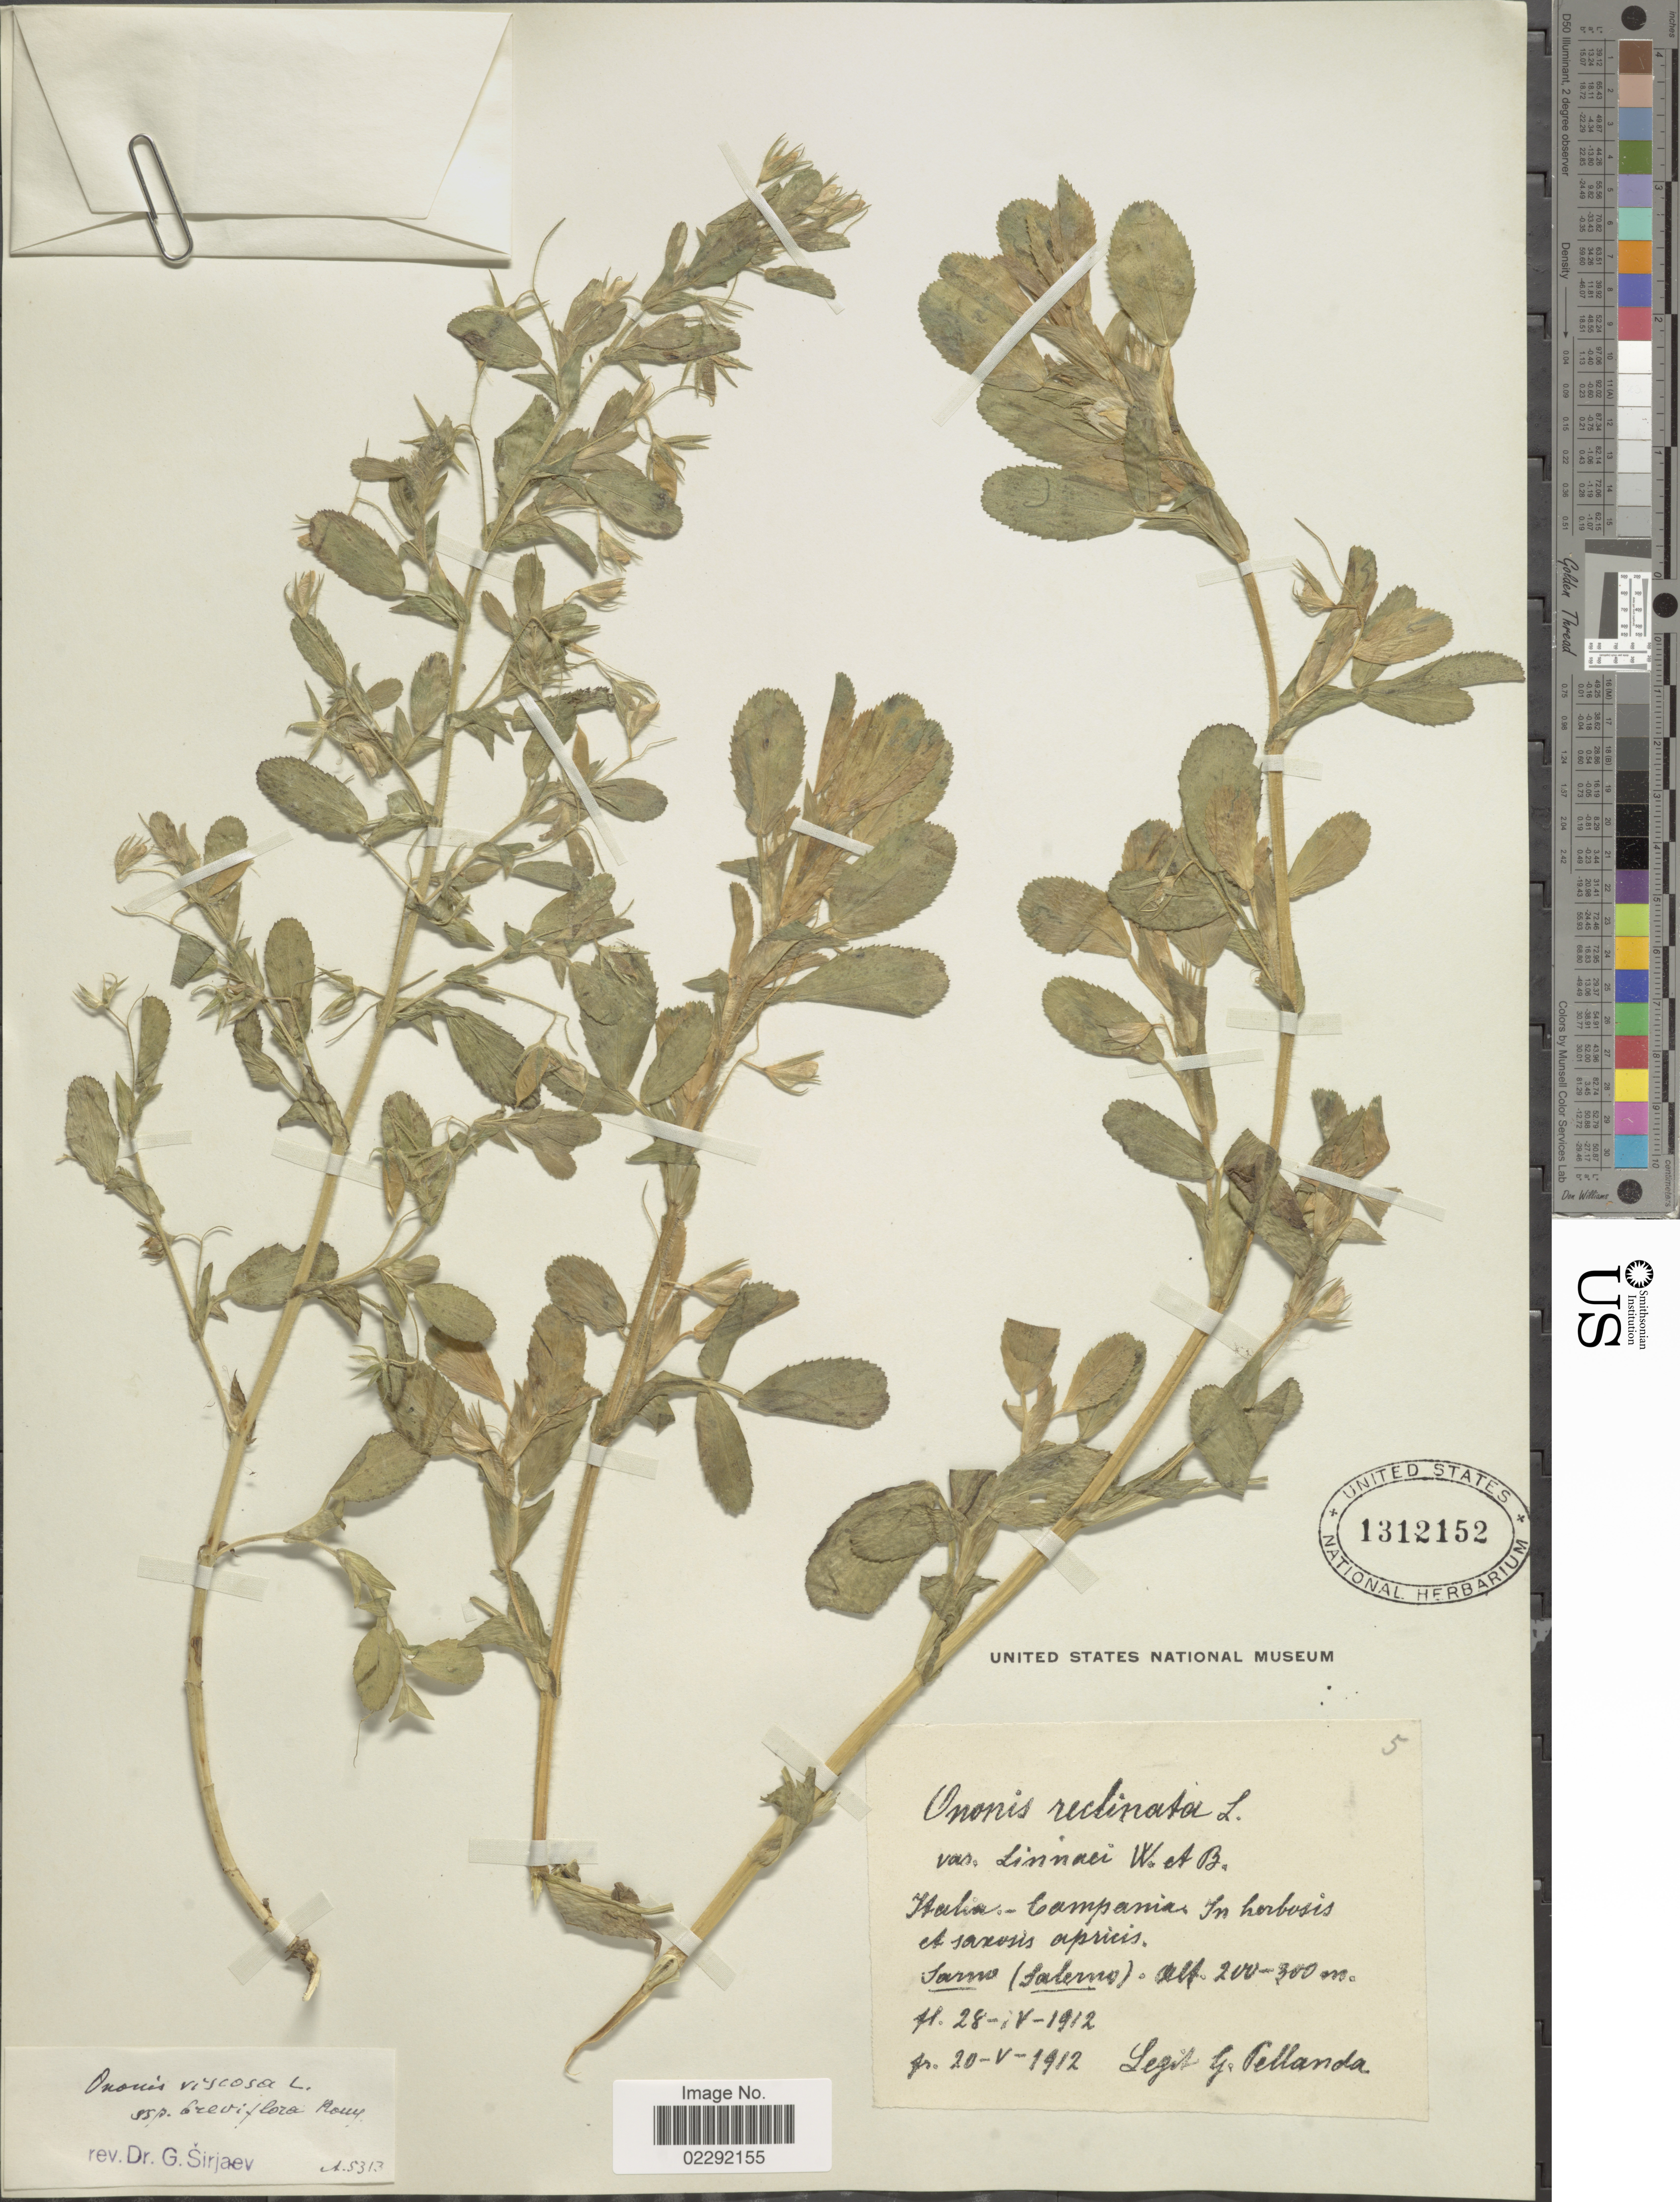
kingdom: Plantae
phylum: Tracheophyta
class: Magnoliopsida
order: Fabales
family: Fabaceae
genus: Ononis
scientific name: Ononis viscosa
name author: L.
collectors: G. Pellanda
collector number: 5?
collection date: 1912-04-28/1912-05-20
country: Italy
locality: Campania, in herbosis et saxosis apricis, Sarno (Salerno). [interpreted]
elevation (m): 200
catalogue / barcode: US 1312152